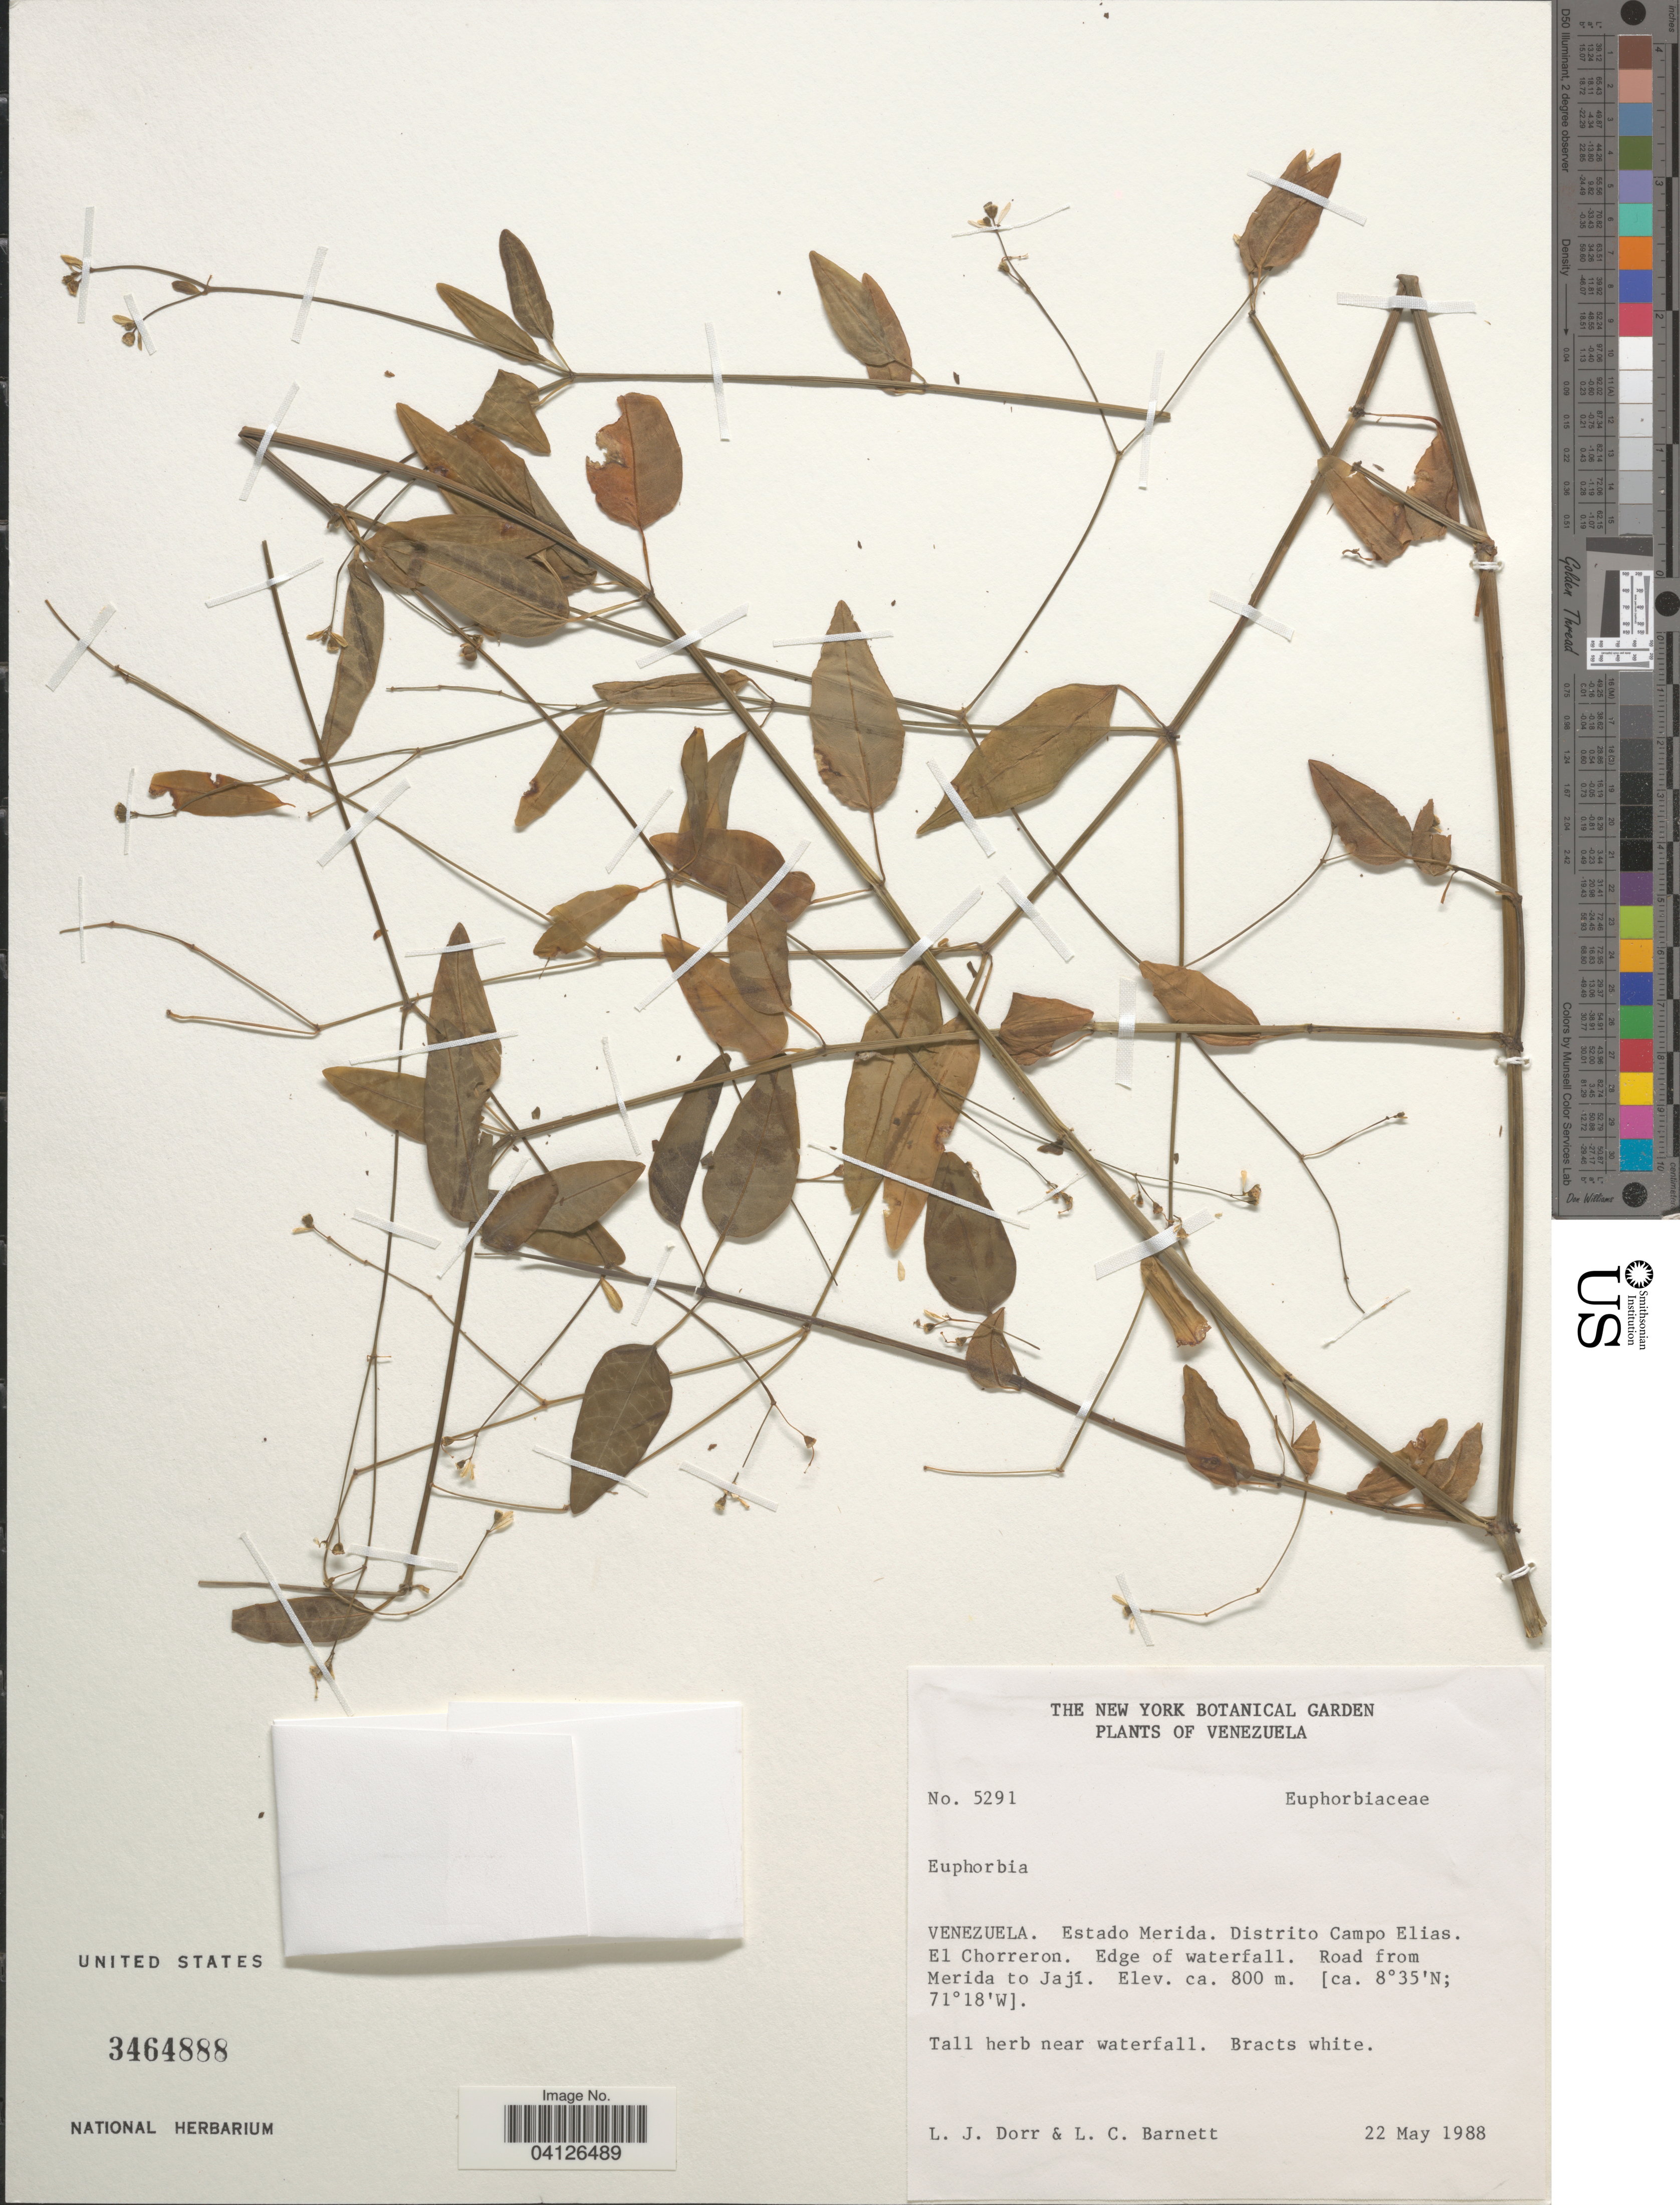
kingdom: Plantae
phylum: Tracheophyta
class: Magnoliopsida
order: Malpighiales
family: Euphorbiaceae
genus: Euphorbia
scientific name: Euphorbia sp.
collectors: L. J. Dorr & L. C. Barnett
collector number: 5291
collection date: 1988-05-22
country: Venezuela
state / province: Mérida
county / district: Campo Elías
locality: El Chorreron. Edge of waterfall. Road from Merida to Jají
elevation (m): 800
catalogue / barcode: US 3464888